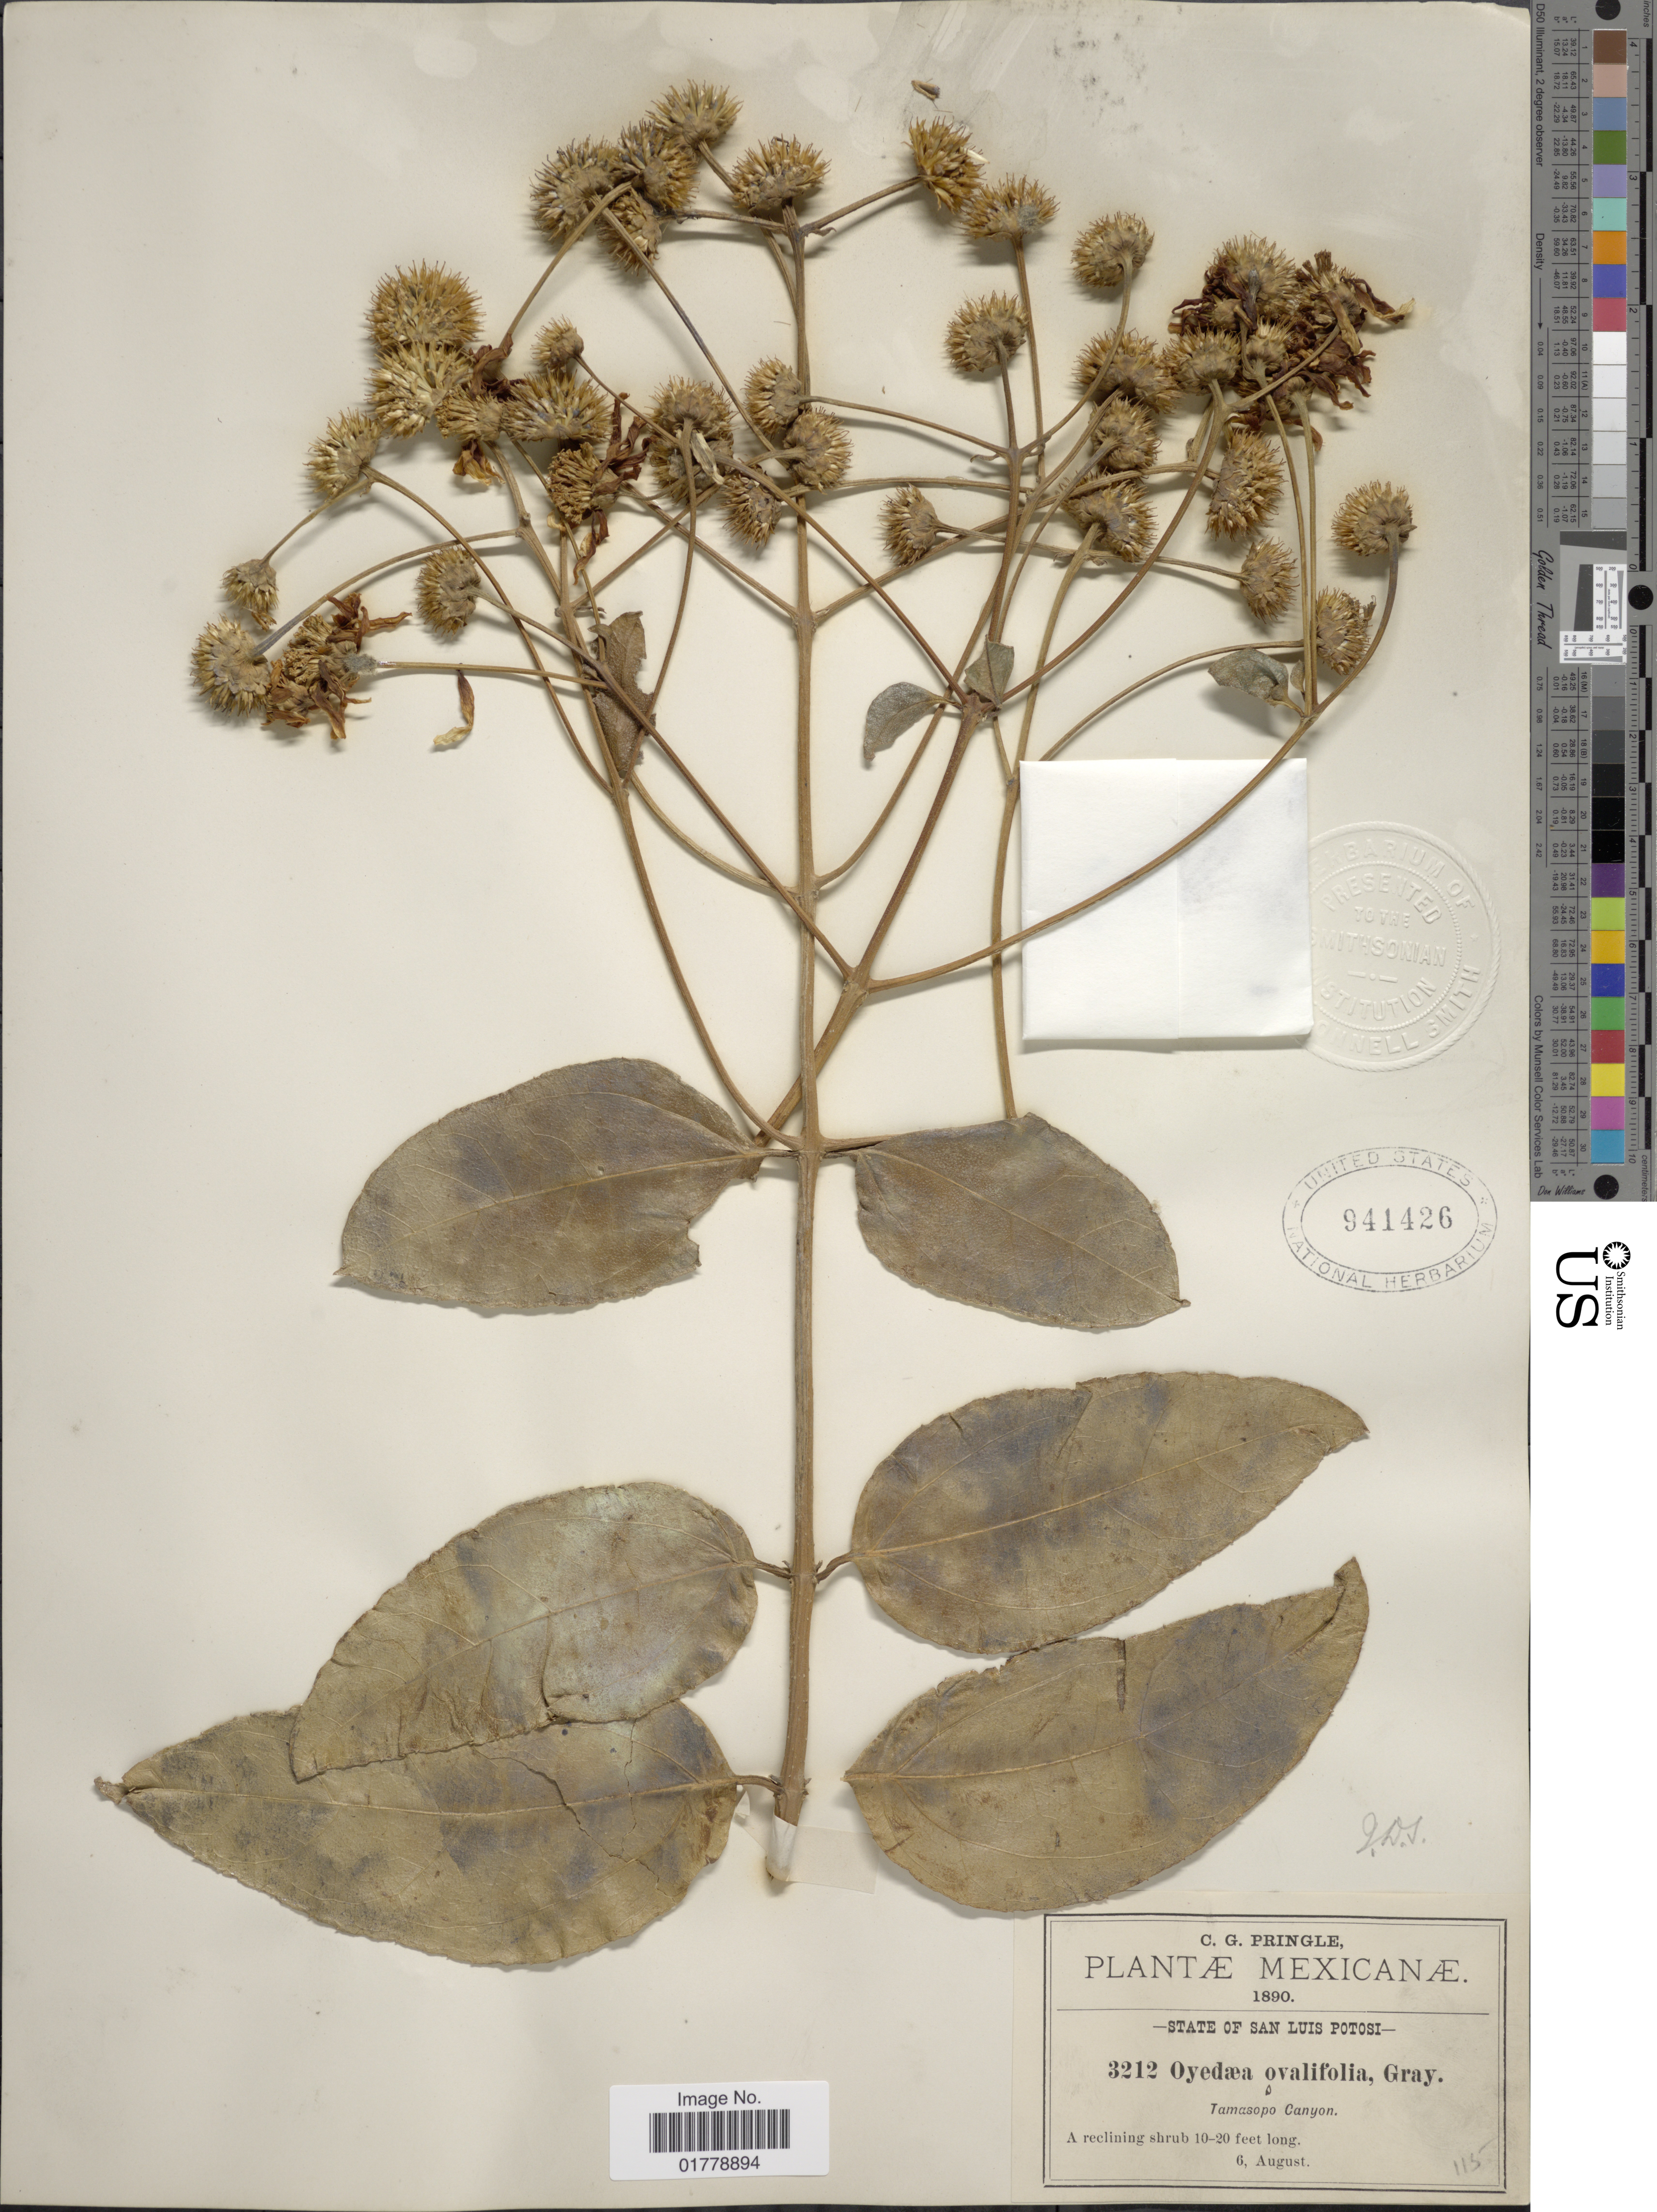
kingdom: Plantae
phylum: Tracheophyta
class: Magnoliopsida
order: Asterales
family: Asteraceae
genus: Perymeniopsis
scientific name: Perymeniopsis ovalifolia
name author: (A. Gray) H. Rob.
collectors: C. G. Pringle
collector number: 3212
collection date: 1890-08-06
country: Mexico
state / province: San Luis Potosí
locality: State of San Luis Potosi. Tamasopo Canyon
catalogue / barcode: US 941426